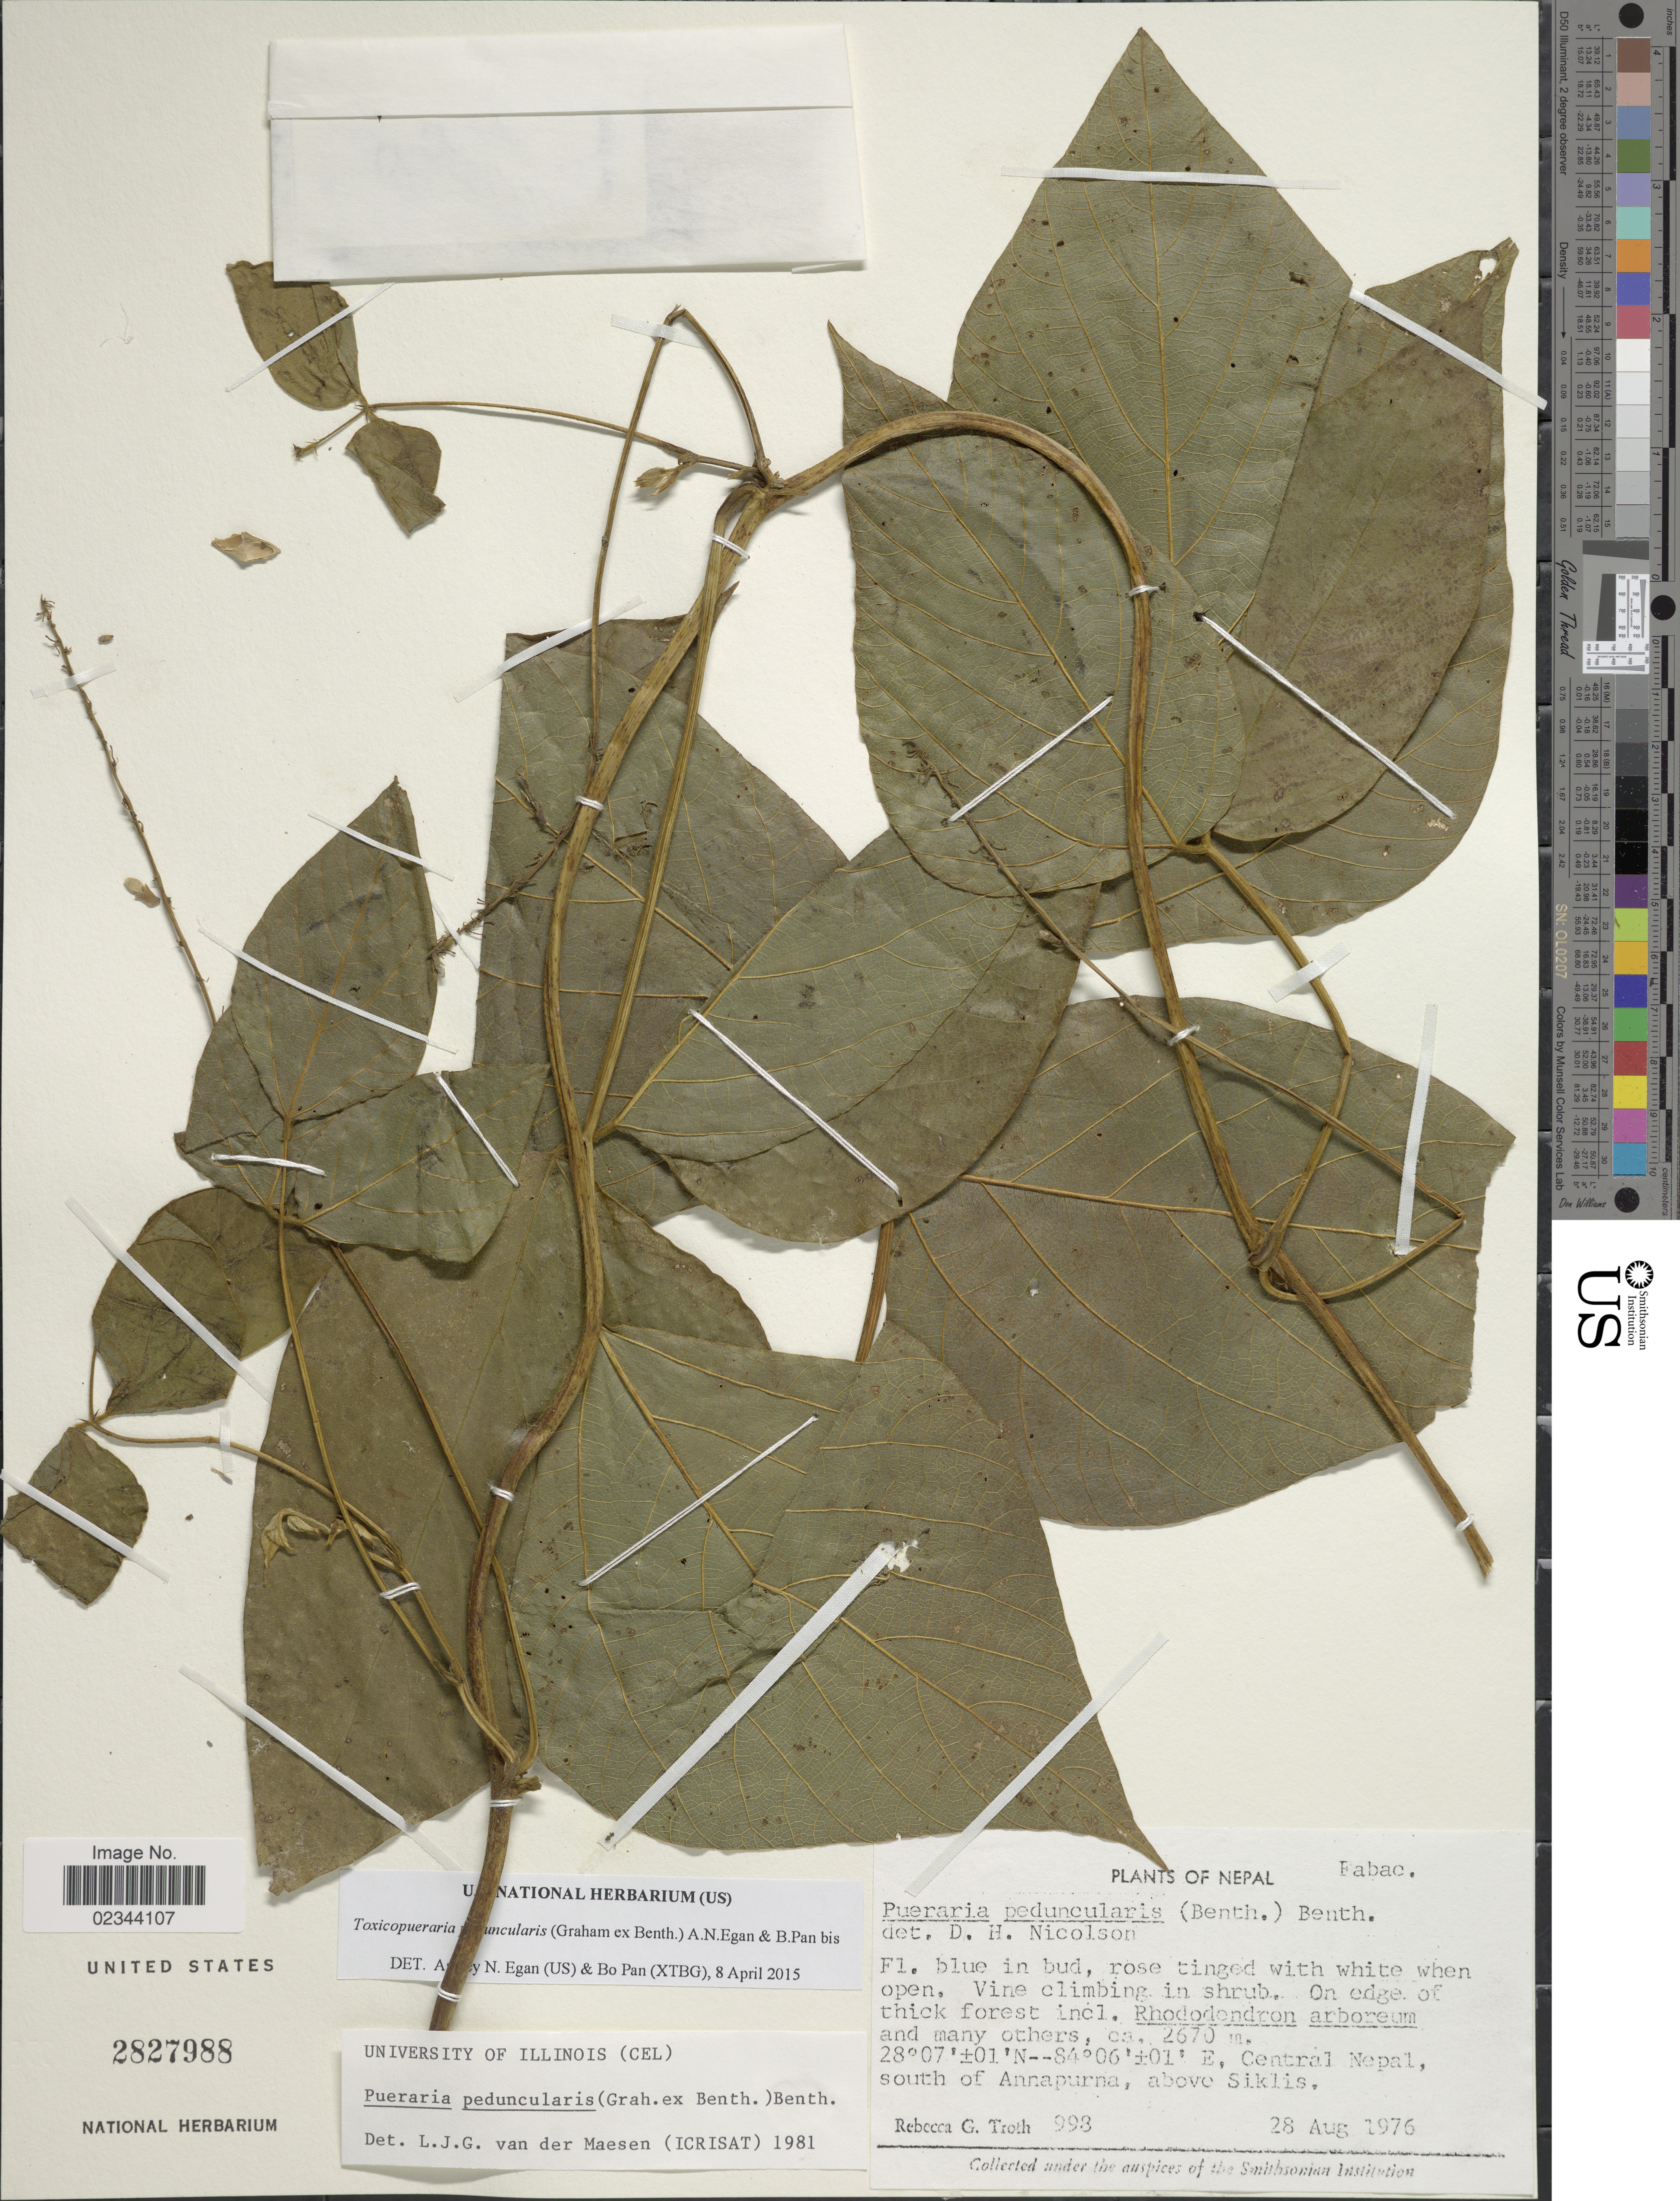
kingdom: Plantae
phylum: Tracheophyta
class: Magnoliopsida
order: Fabales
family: Fabaceae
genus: Toxicopueraria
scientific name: Toxicopueraria peduncularis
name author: (Benth.) A.N. Egan & B. Pan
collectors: R. Troth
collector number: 998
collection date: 1976-08-28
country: Nepal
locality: Central Nepal, south of Annapurna, above Siklis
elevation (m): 2670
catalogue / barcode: US 2827988